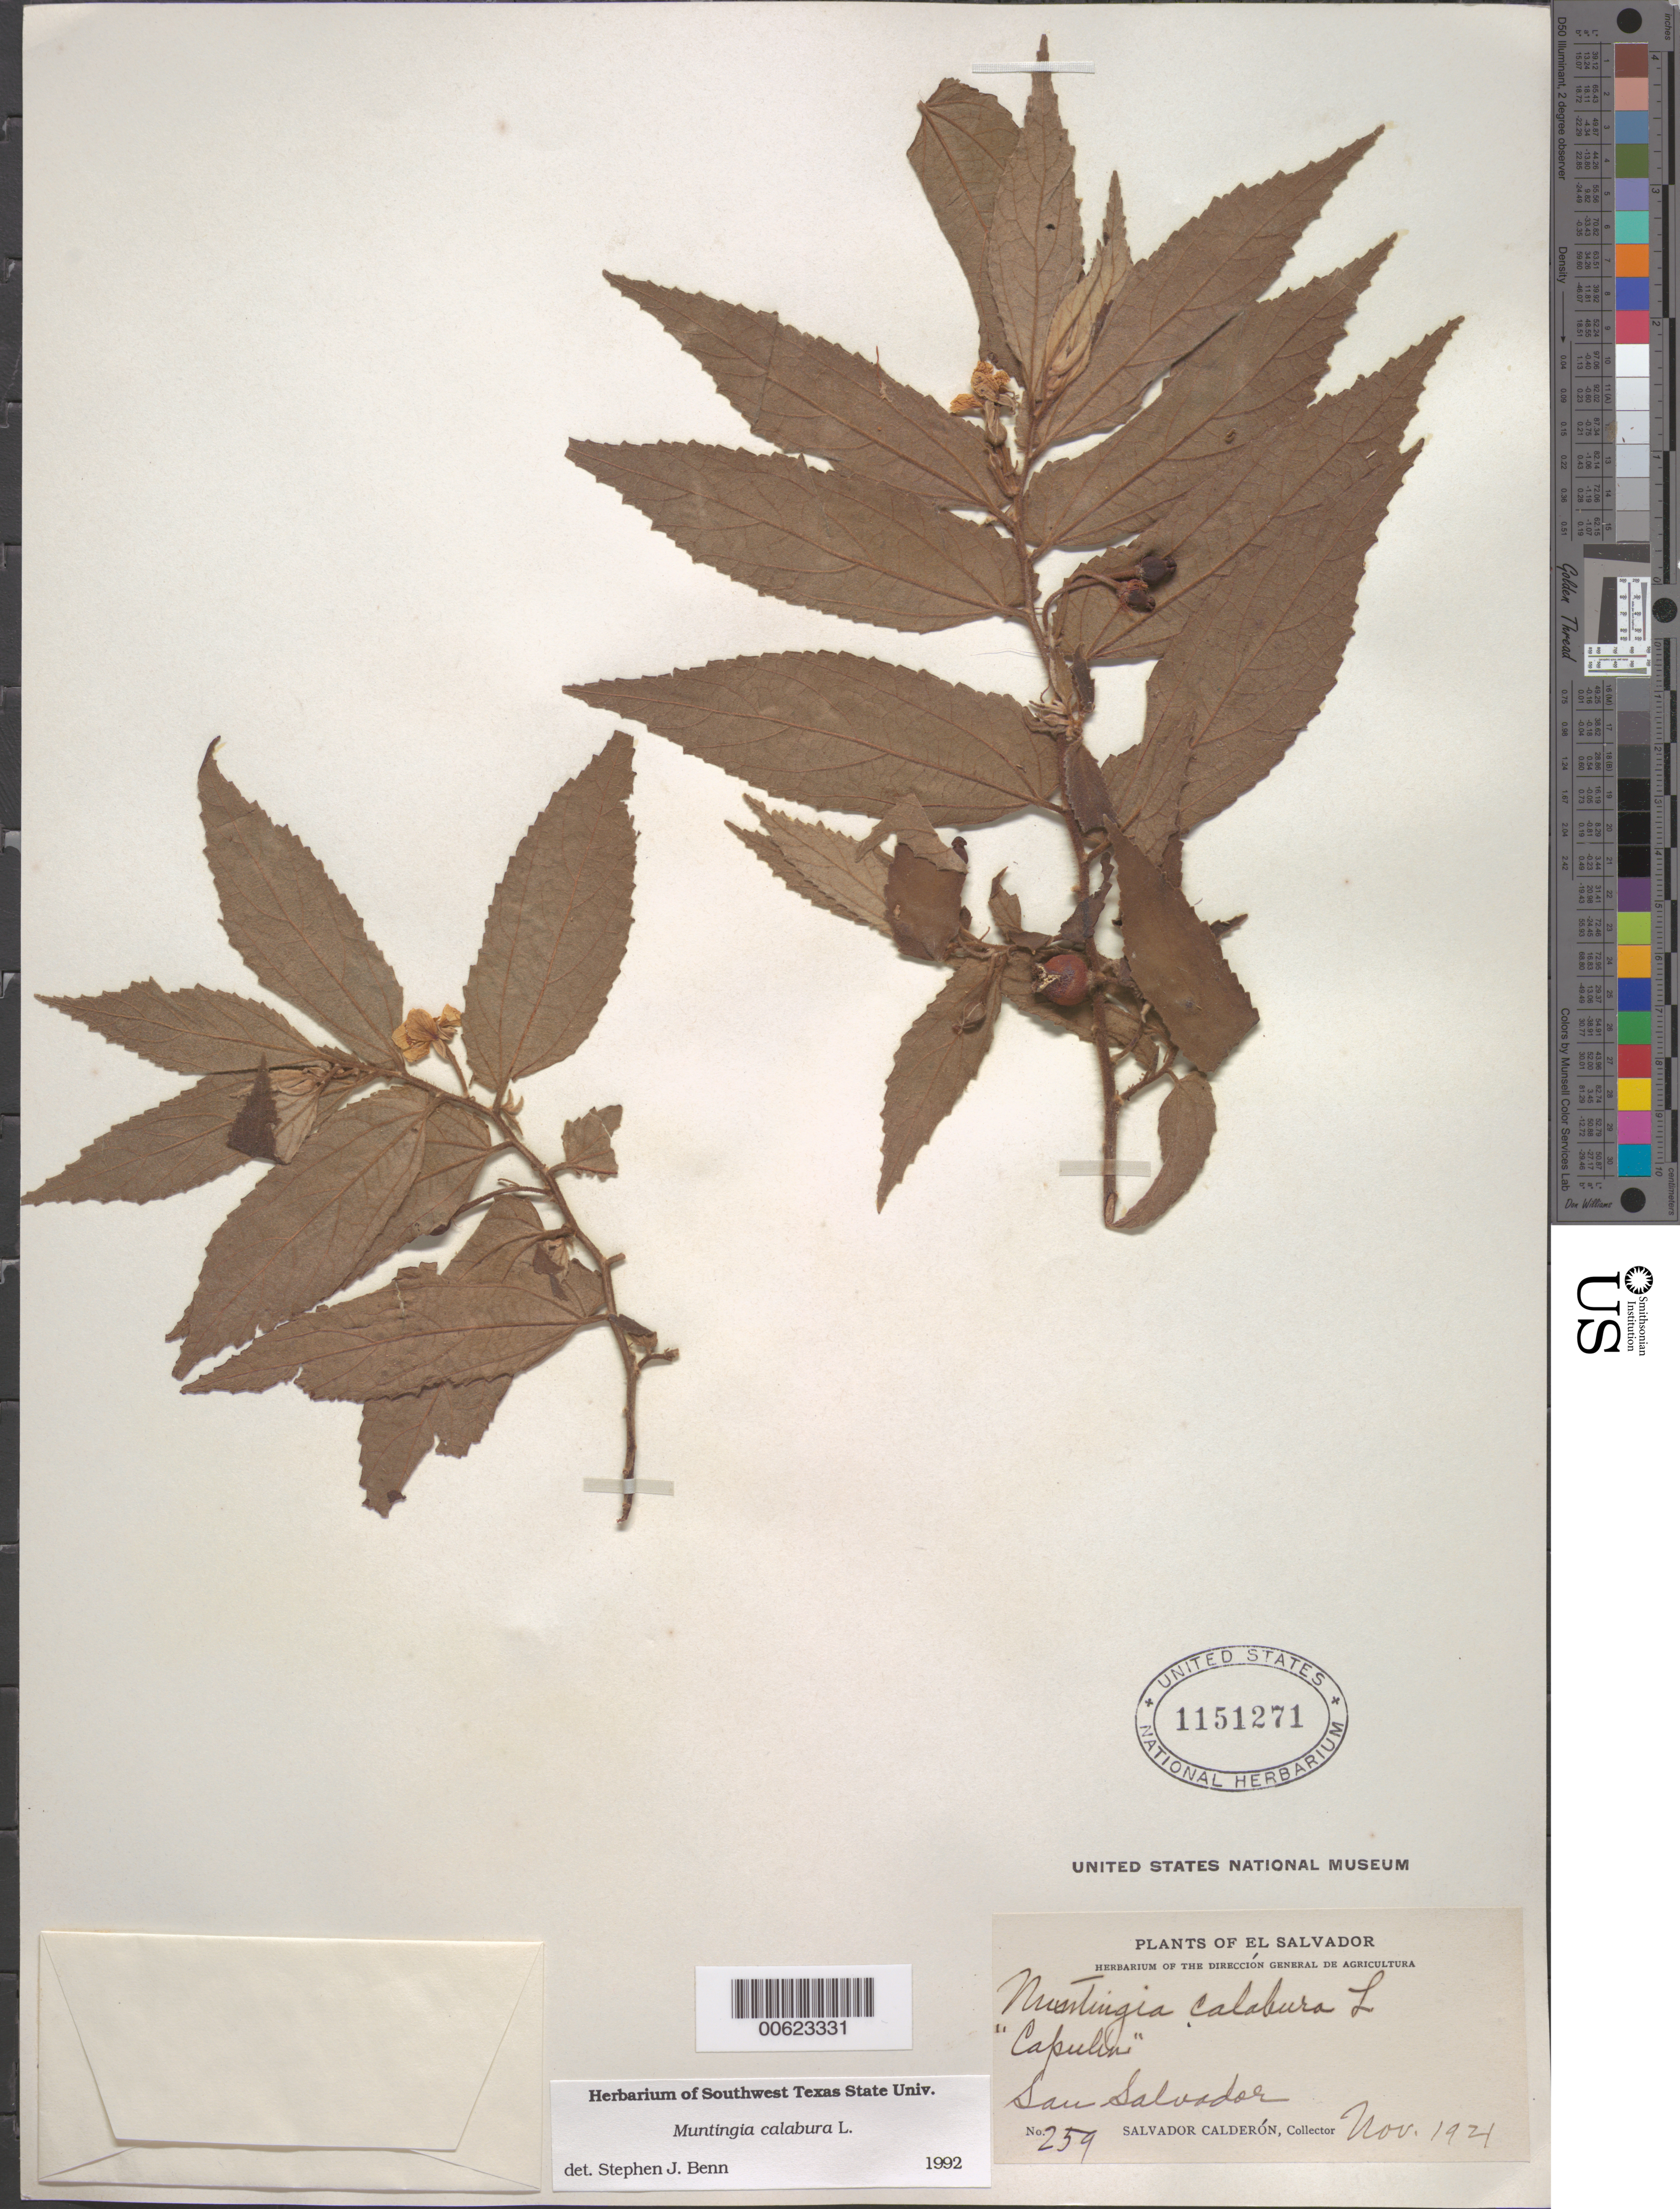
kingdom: Plantae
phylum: Tracheophyta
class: Magnoliopsida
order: Malvales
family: Muntingiaceae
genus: Muntingia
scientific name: Muntingia calabura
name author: L.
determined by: Benn, S. J.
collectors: S. Calderón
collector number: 259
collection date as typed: Nov 1921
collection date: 1921-11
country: El Salvador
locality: San Salvador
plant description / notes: Common name: Capulin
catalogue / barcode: US 1151271